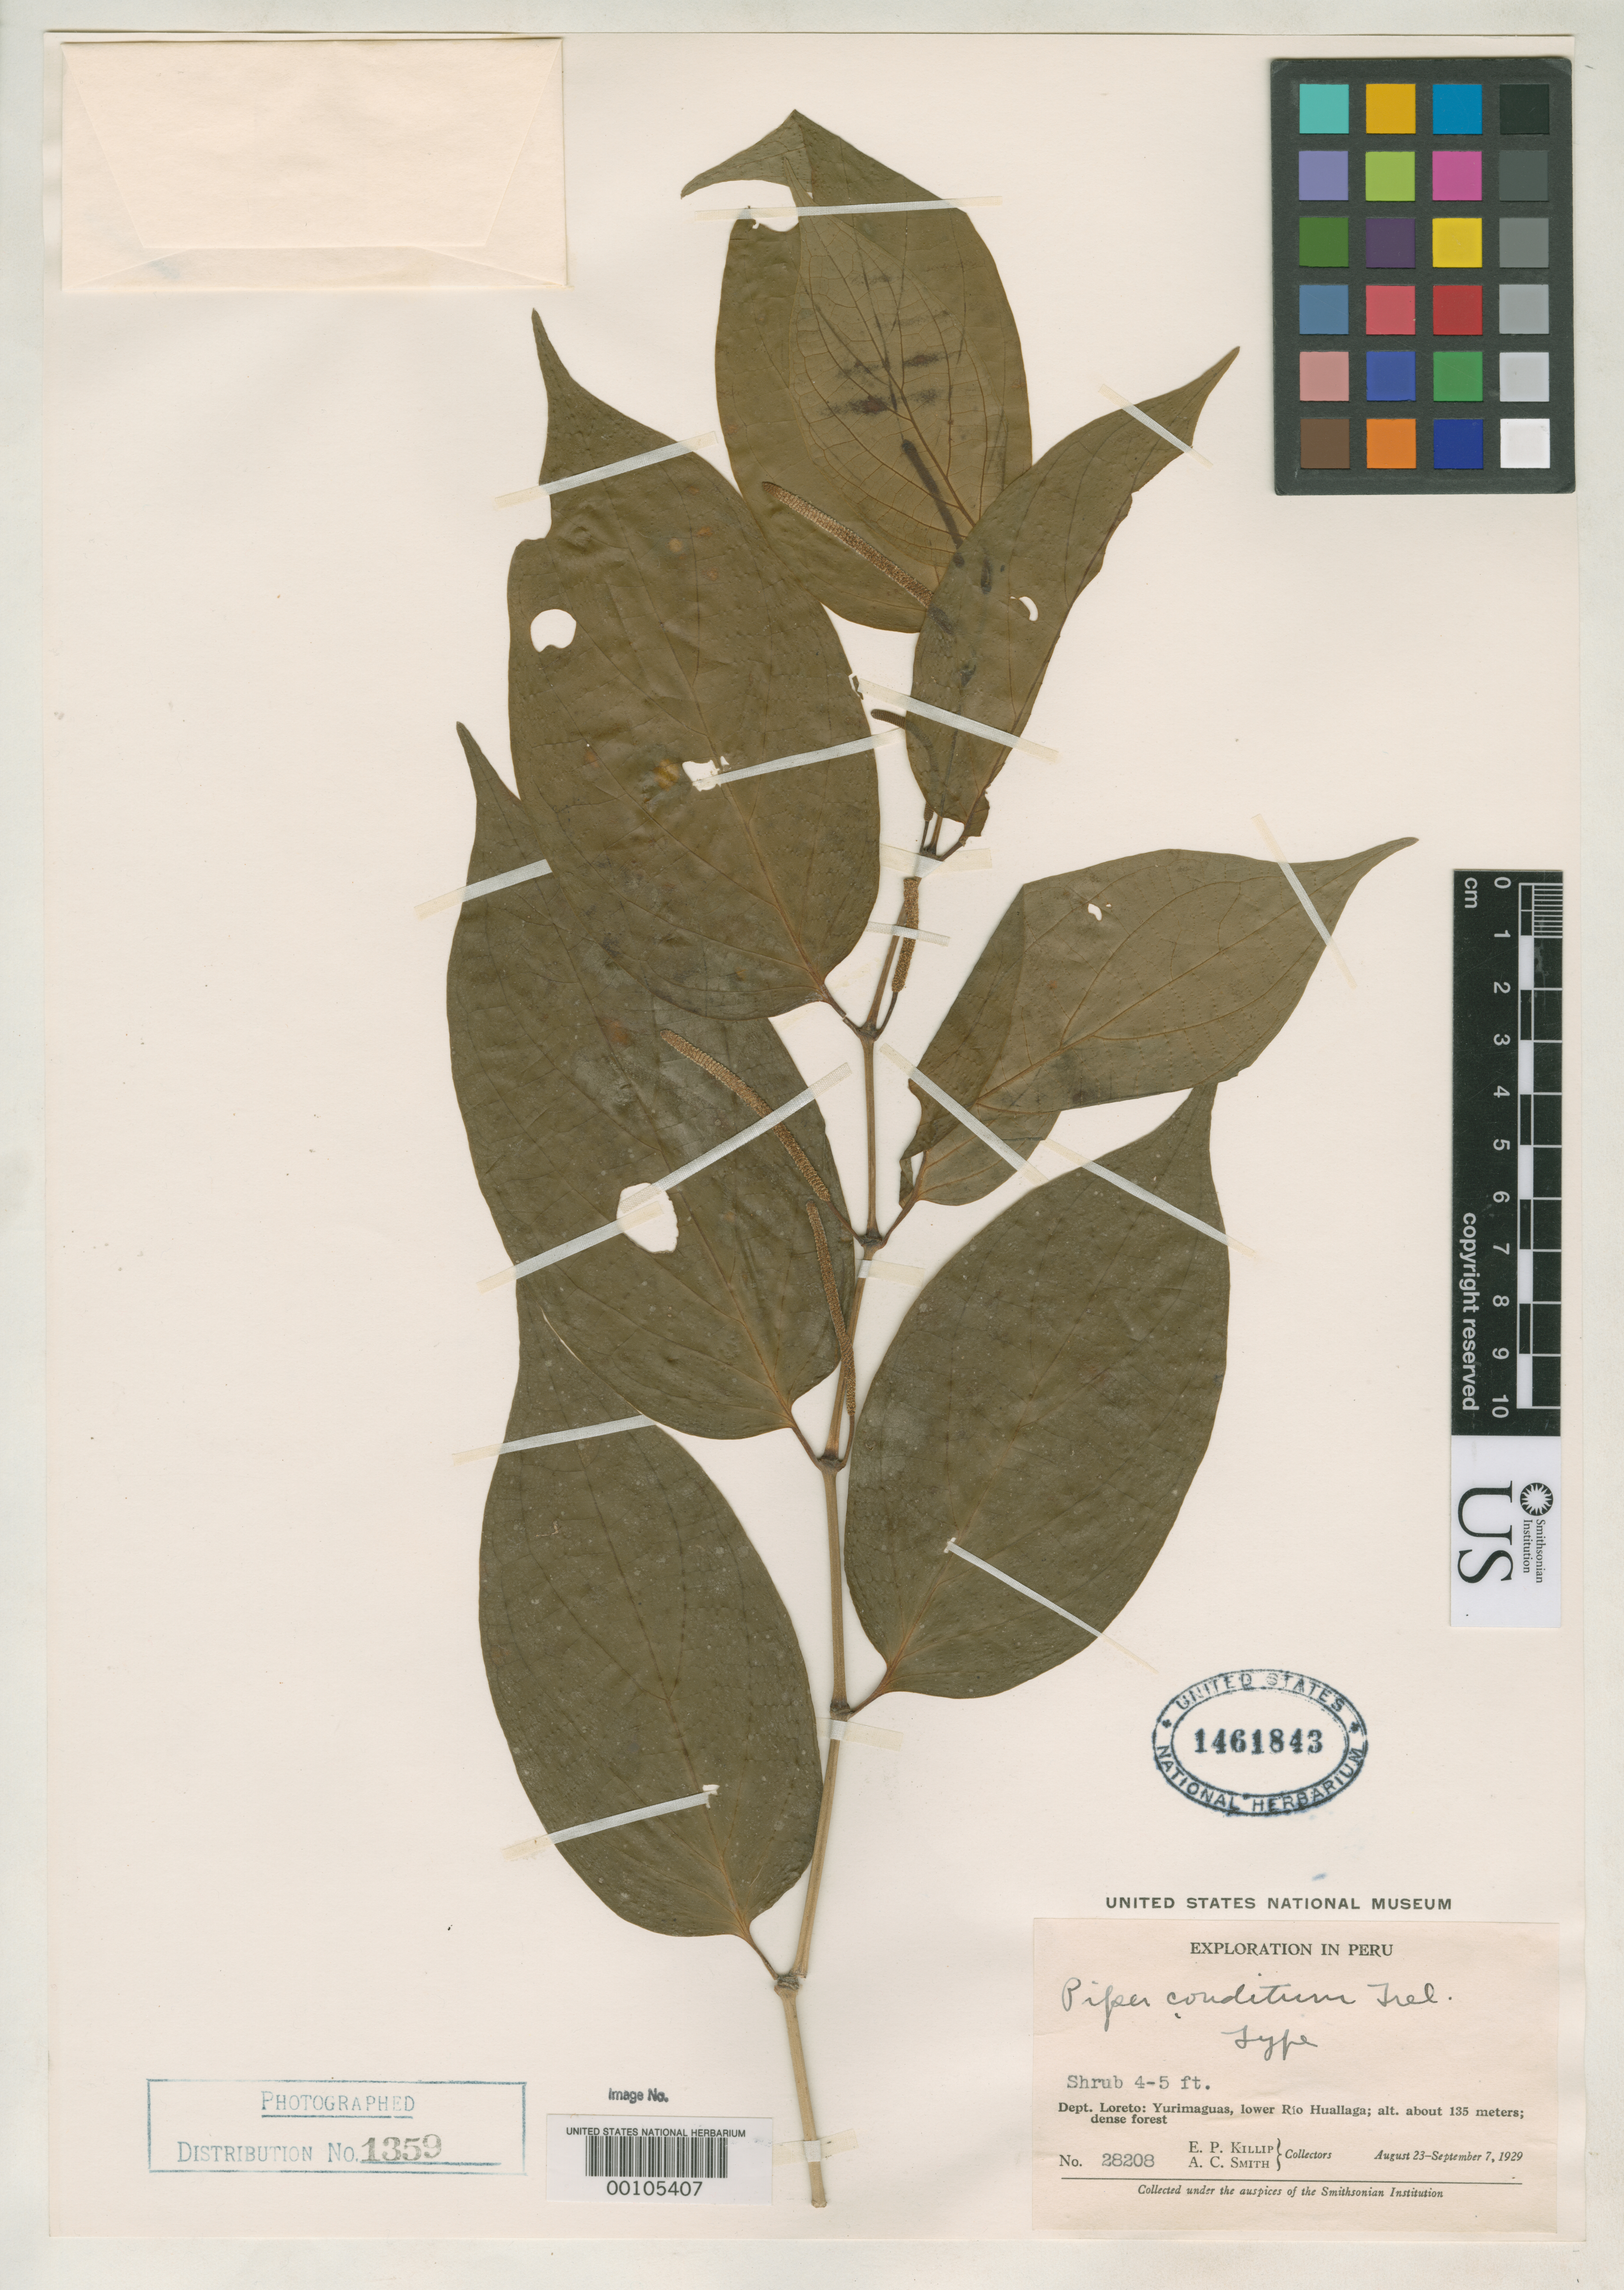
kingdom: Plantae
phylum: Tracheophyta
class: Magnoliopsida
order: Piperales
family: Piperaceae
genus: Piper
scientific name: Piper conditum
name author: Trel. in J.F. Macbr.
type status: Holotype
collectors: E. P. Killip & A. C. Smith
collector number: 28208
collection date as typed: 23 Aug 1929 to 07 Sep 1929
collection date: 1929-08-23/1929-09-07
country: Peru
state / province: Loreto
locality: Yurimaguas, lower Rio Huallaga.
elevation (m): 135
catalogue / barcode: US 1461843